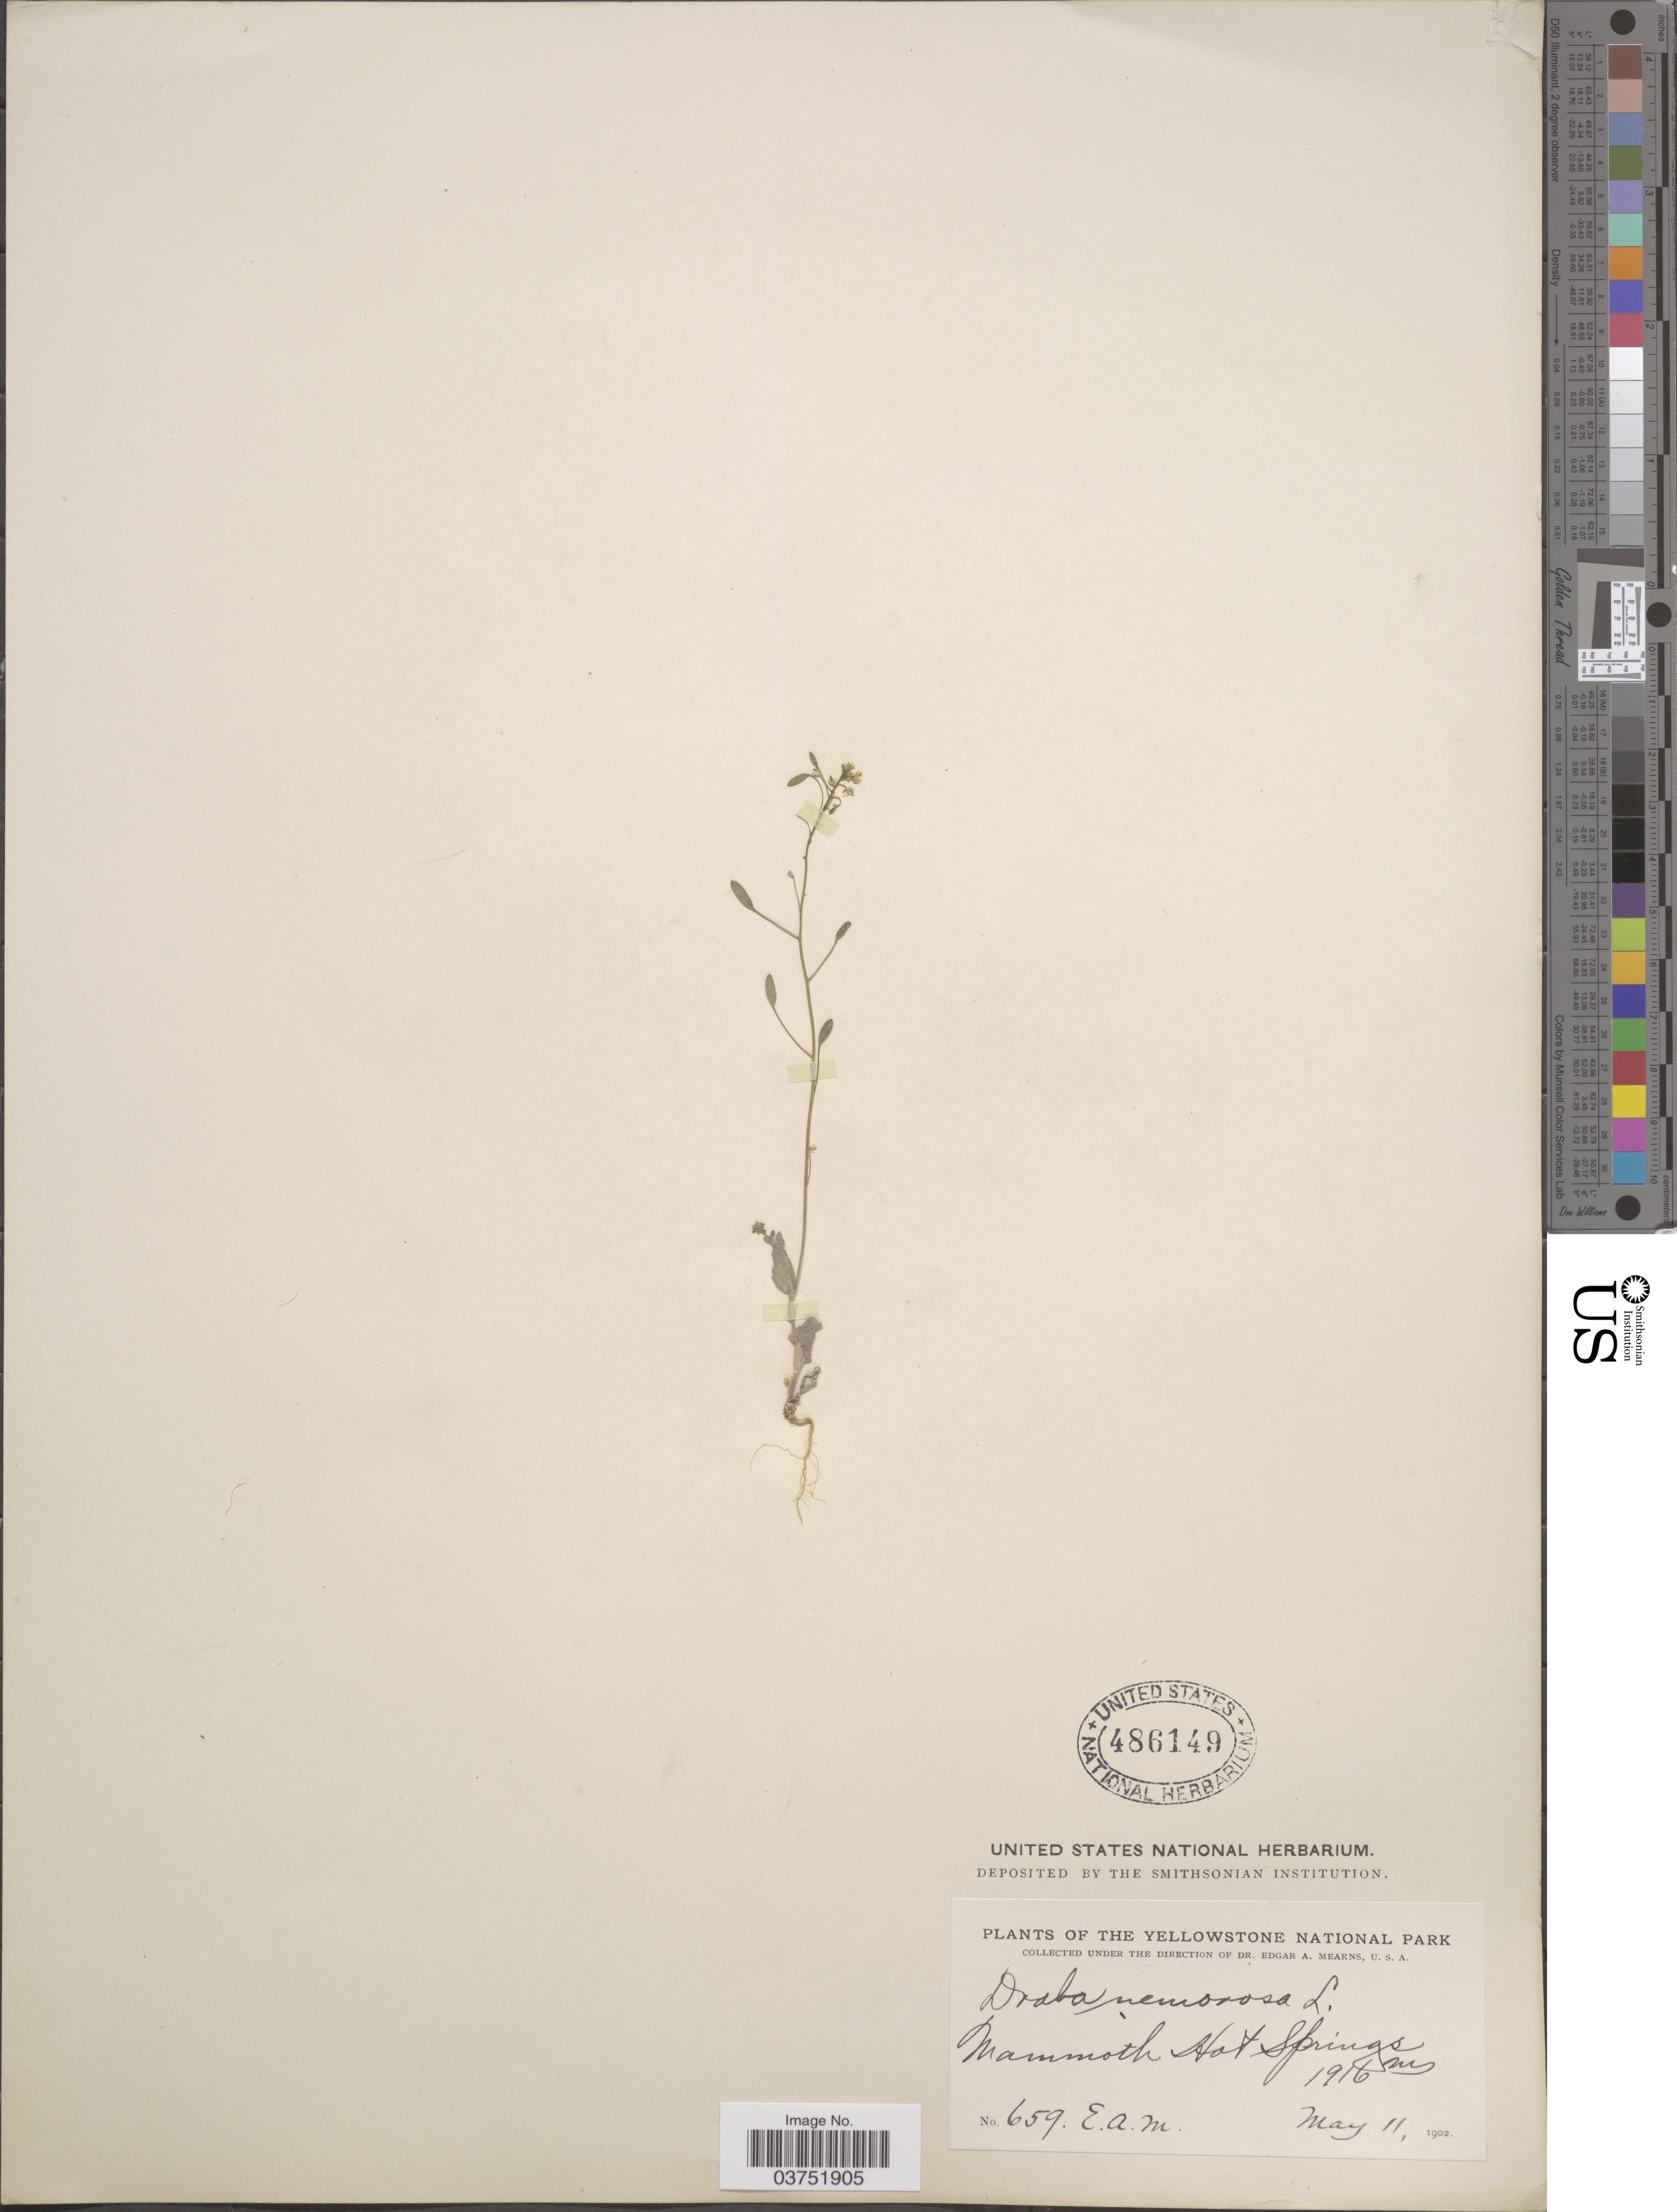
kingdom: Plantae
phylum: Tracheophyta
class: Magnoliopsida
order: Brassicales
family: Brassicaceae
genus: Draba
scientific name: Draba nemorosa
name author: L.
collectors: E. A. Mearns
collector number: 659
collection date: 1902-05-11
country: United States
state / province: Wyoming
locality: The Yellowstone National Park. Mammoth Hot Springs.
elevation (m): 1916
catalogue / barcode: US 486149